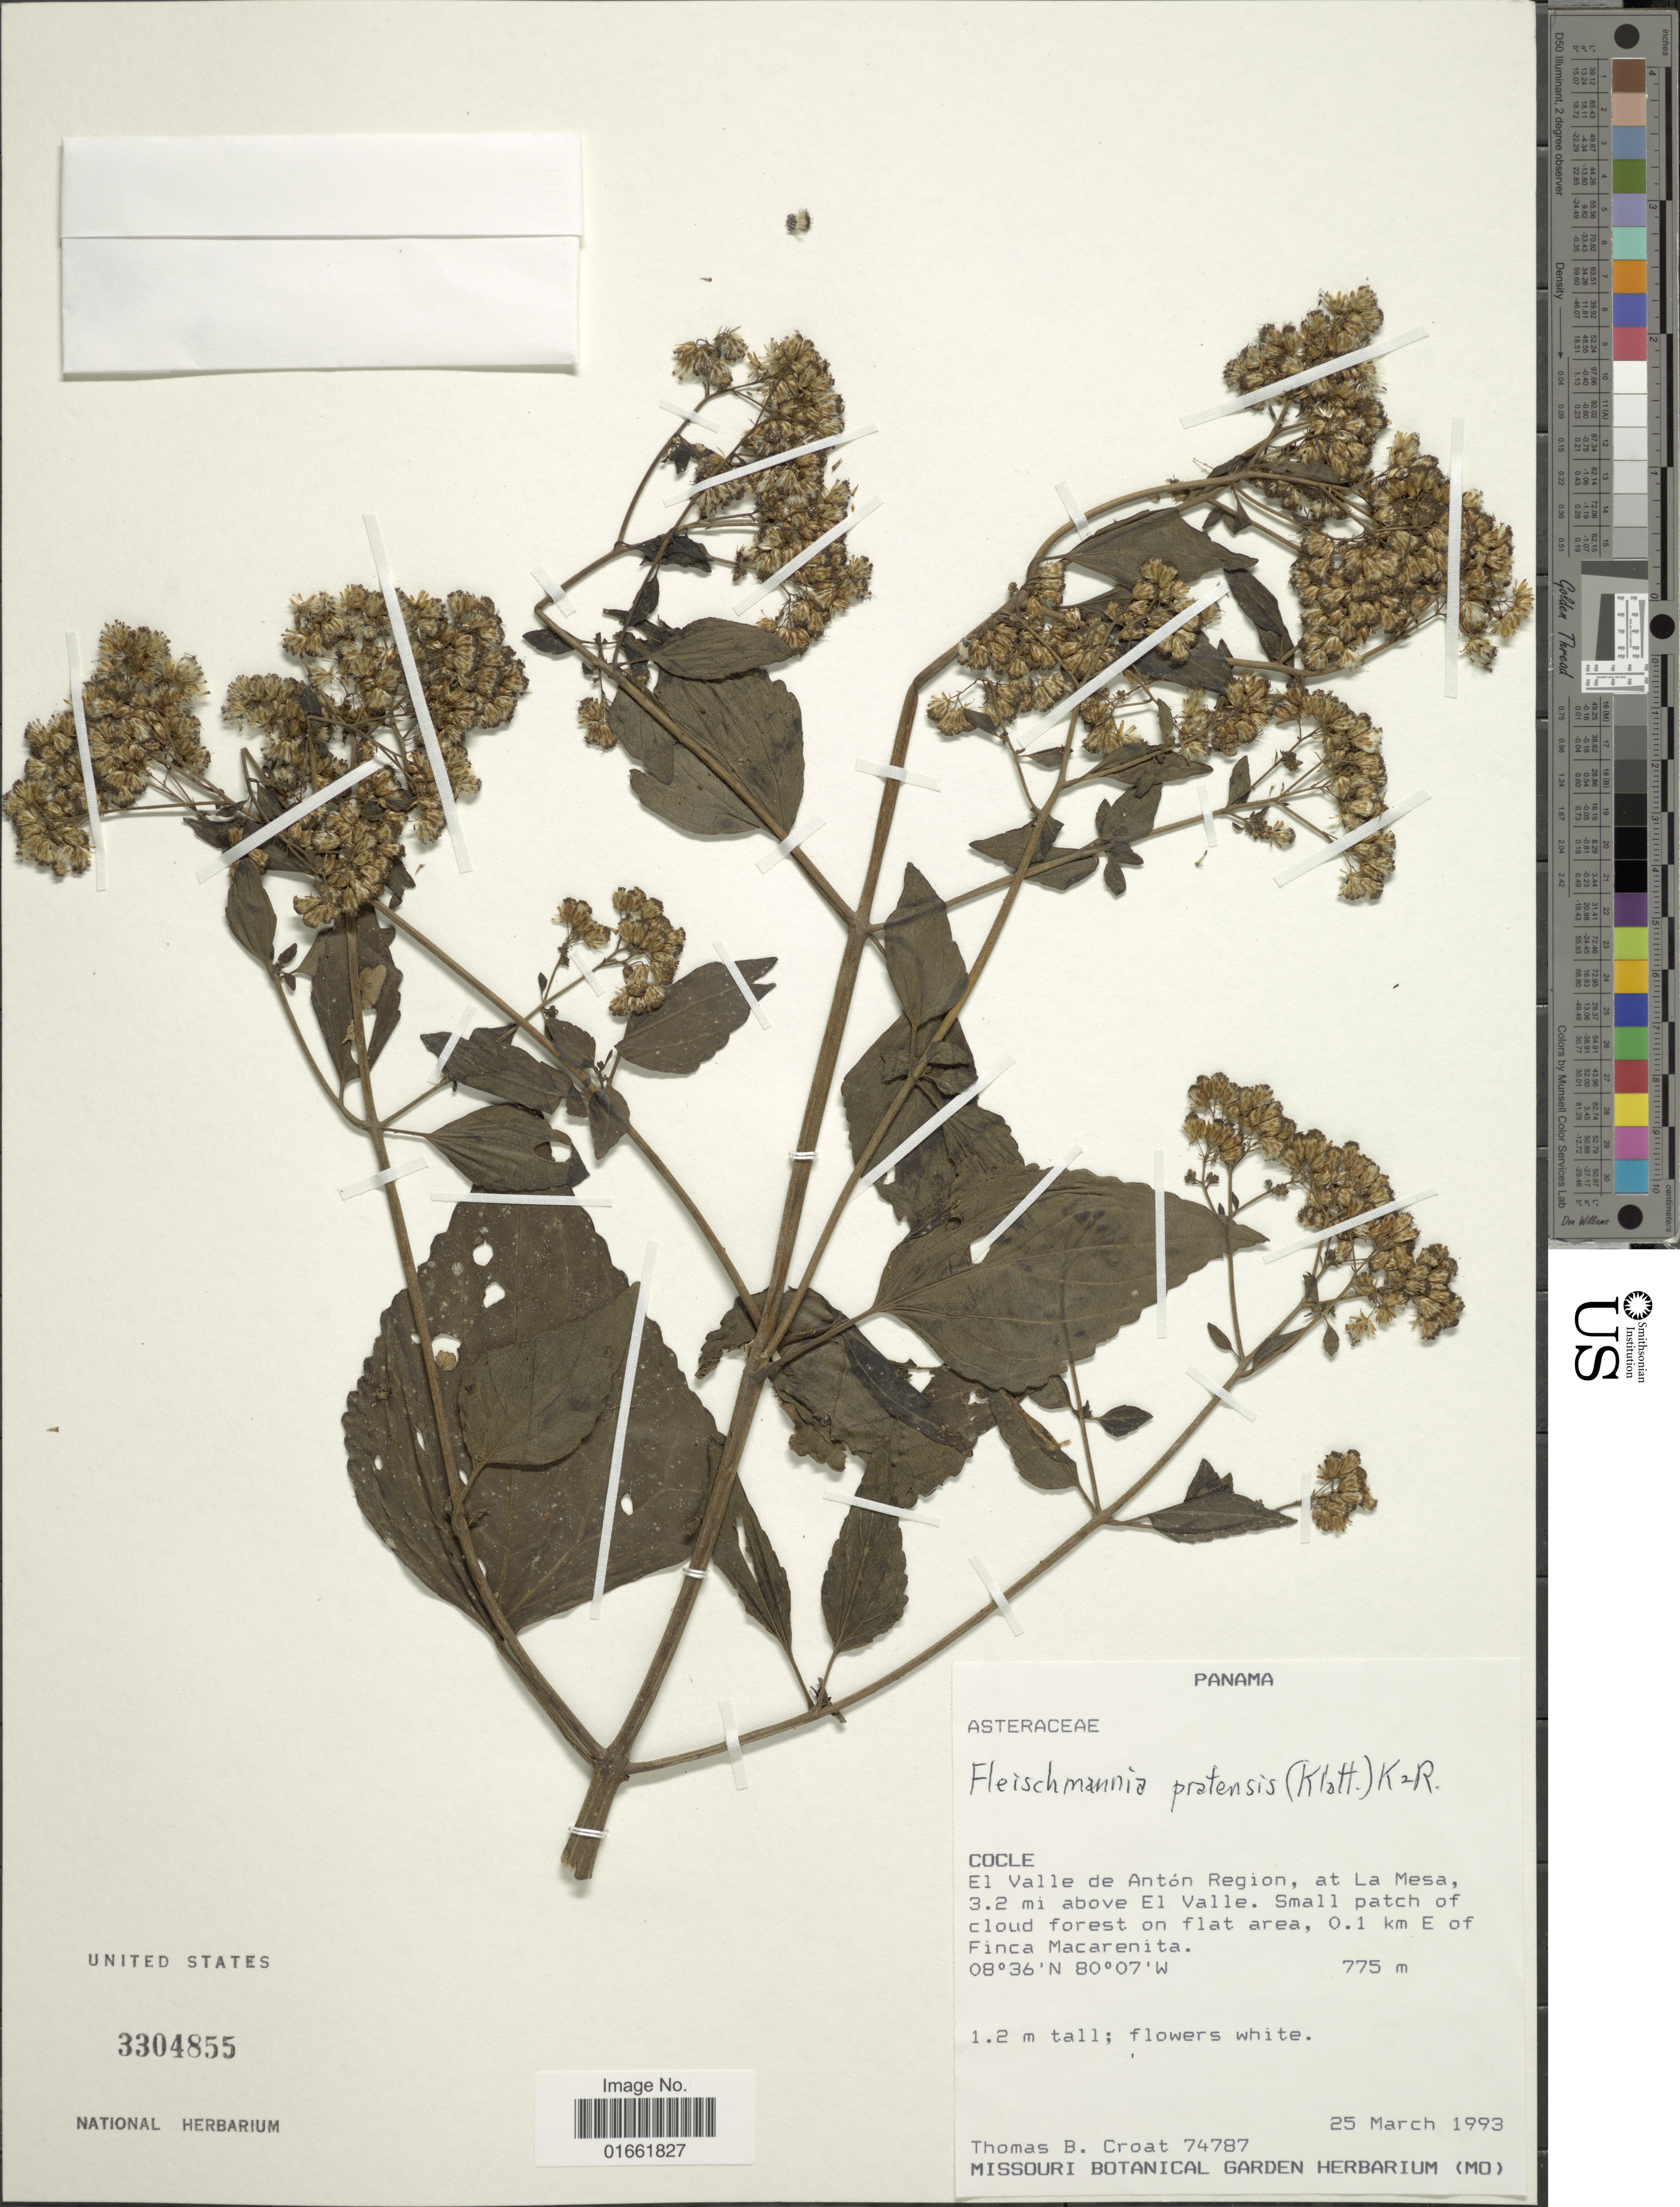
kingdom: Plantae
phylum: Tracheophyta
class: Magnoliopsida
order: Asterales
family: Asteraceae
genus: Fleischmannia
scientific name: Fleischmannia pratensis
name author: (Klatt) R.M. King & H. Rob.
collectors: T. B. Croat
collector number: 74787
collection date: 1993-03-25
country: Panama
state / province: Coclé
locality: Cocle. El Valle de Antón Region, at La Mesa, 3.2 mi above El Valle. Small patch of cloud forest on flat area, 0.1 km E of Finca Macarenita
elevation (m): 775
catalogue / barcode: US 3304855